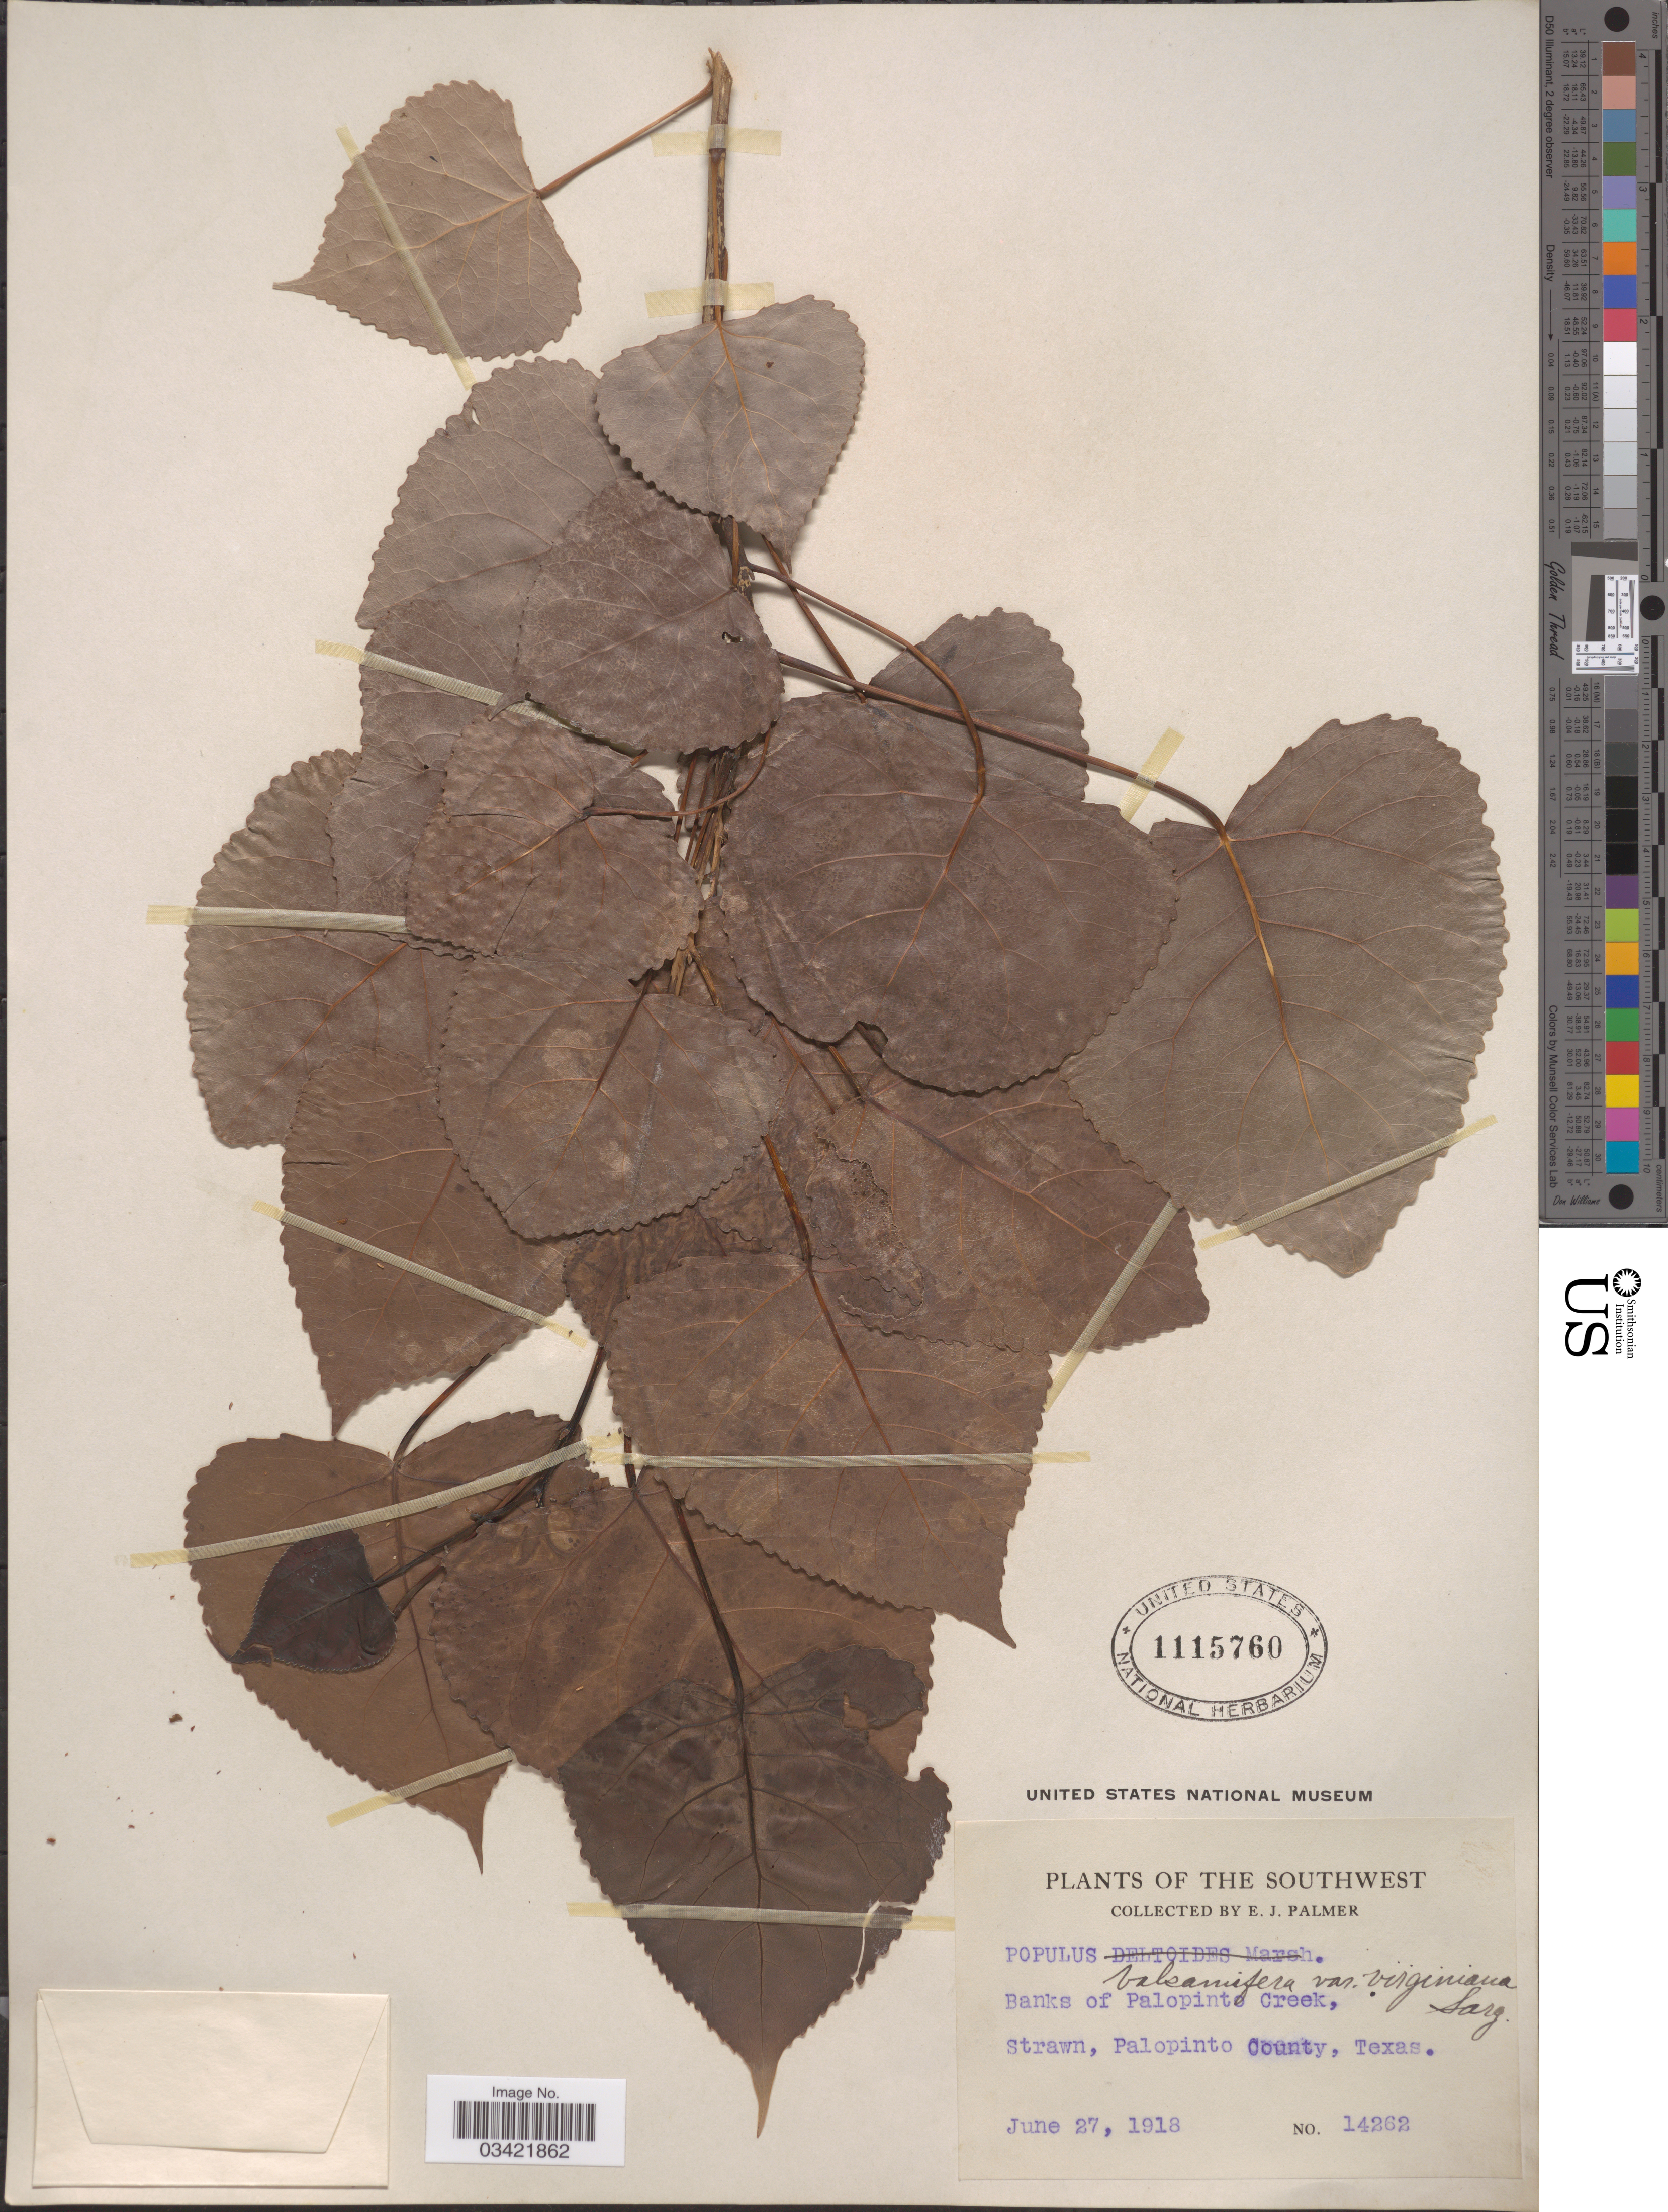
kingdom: Plantae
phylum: Tracheophyta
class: Magnoliopsida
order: Malpighiales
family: Salicaceae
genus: Populus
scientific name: Populus deltoides subsp. deltoides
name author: W. Bartram ex Marshall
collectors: E. J. Palmer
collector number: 14262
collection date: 1918-06-27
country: United States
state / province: Texas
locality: The Southwest. Banks of Palopinto creek, Strawn, Palopinto County.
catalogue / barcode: US 1115760